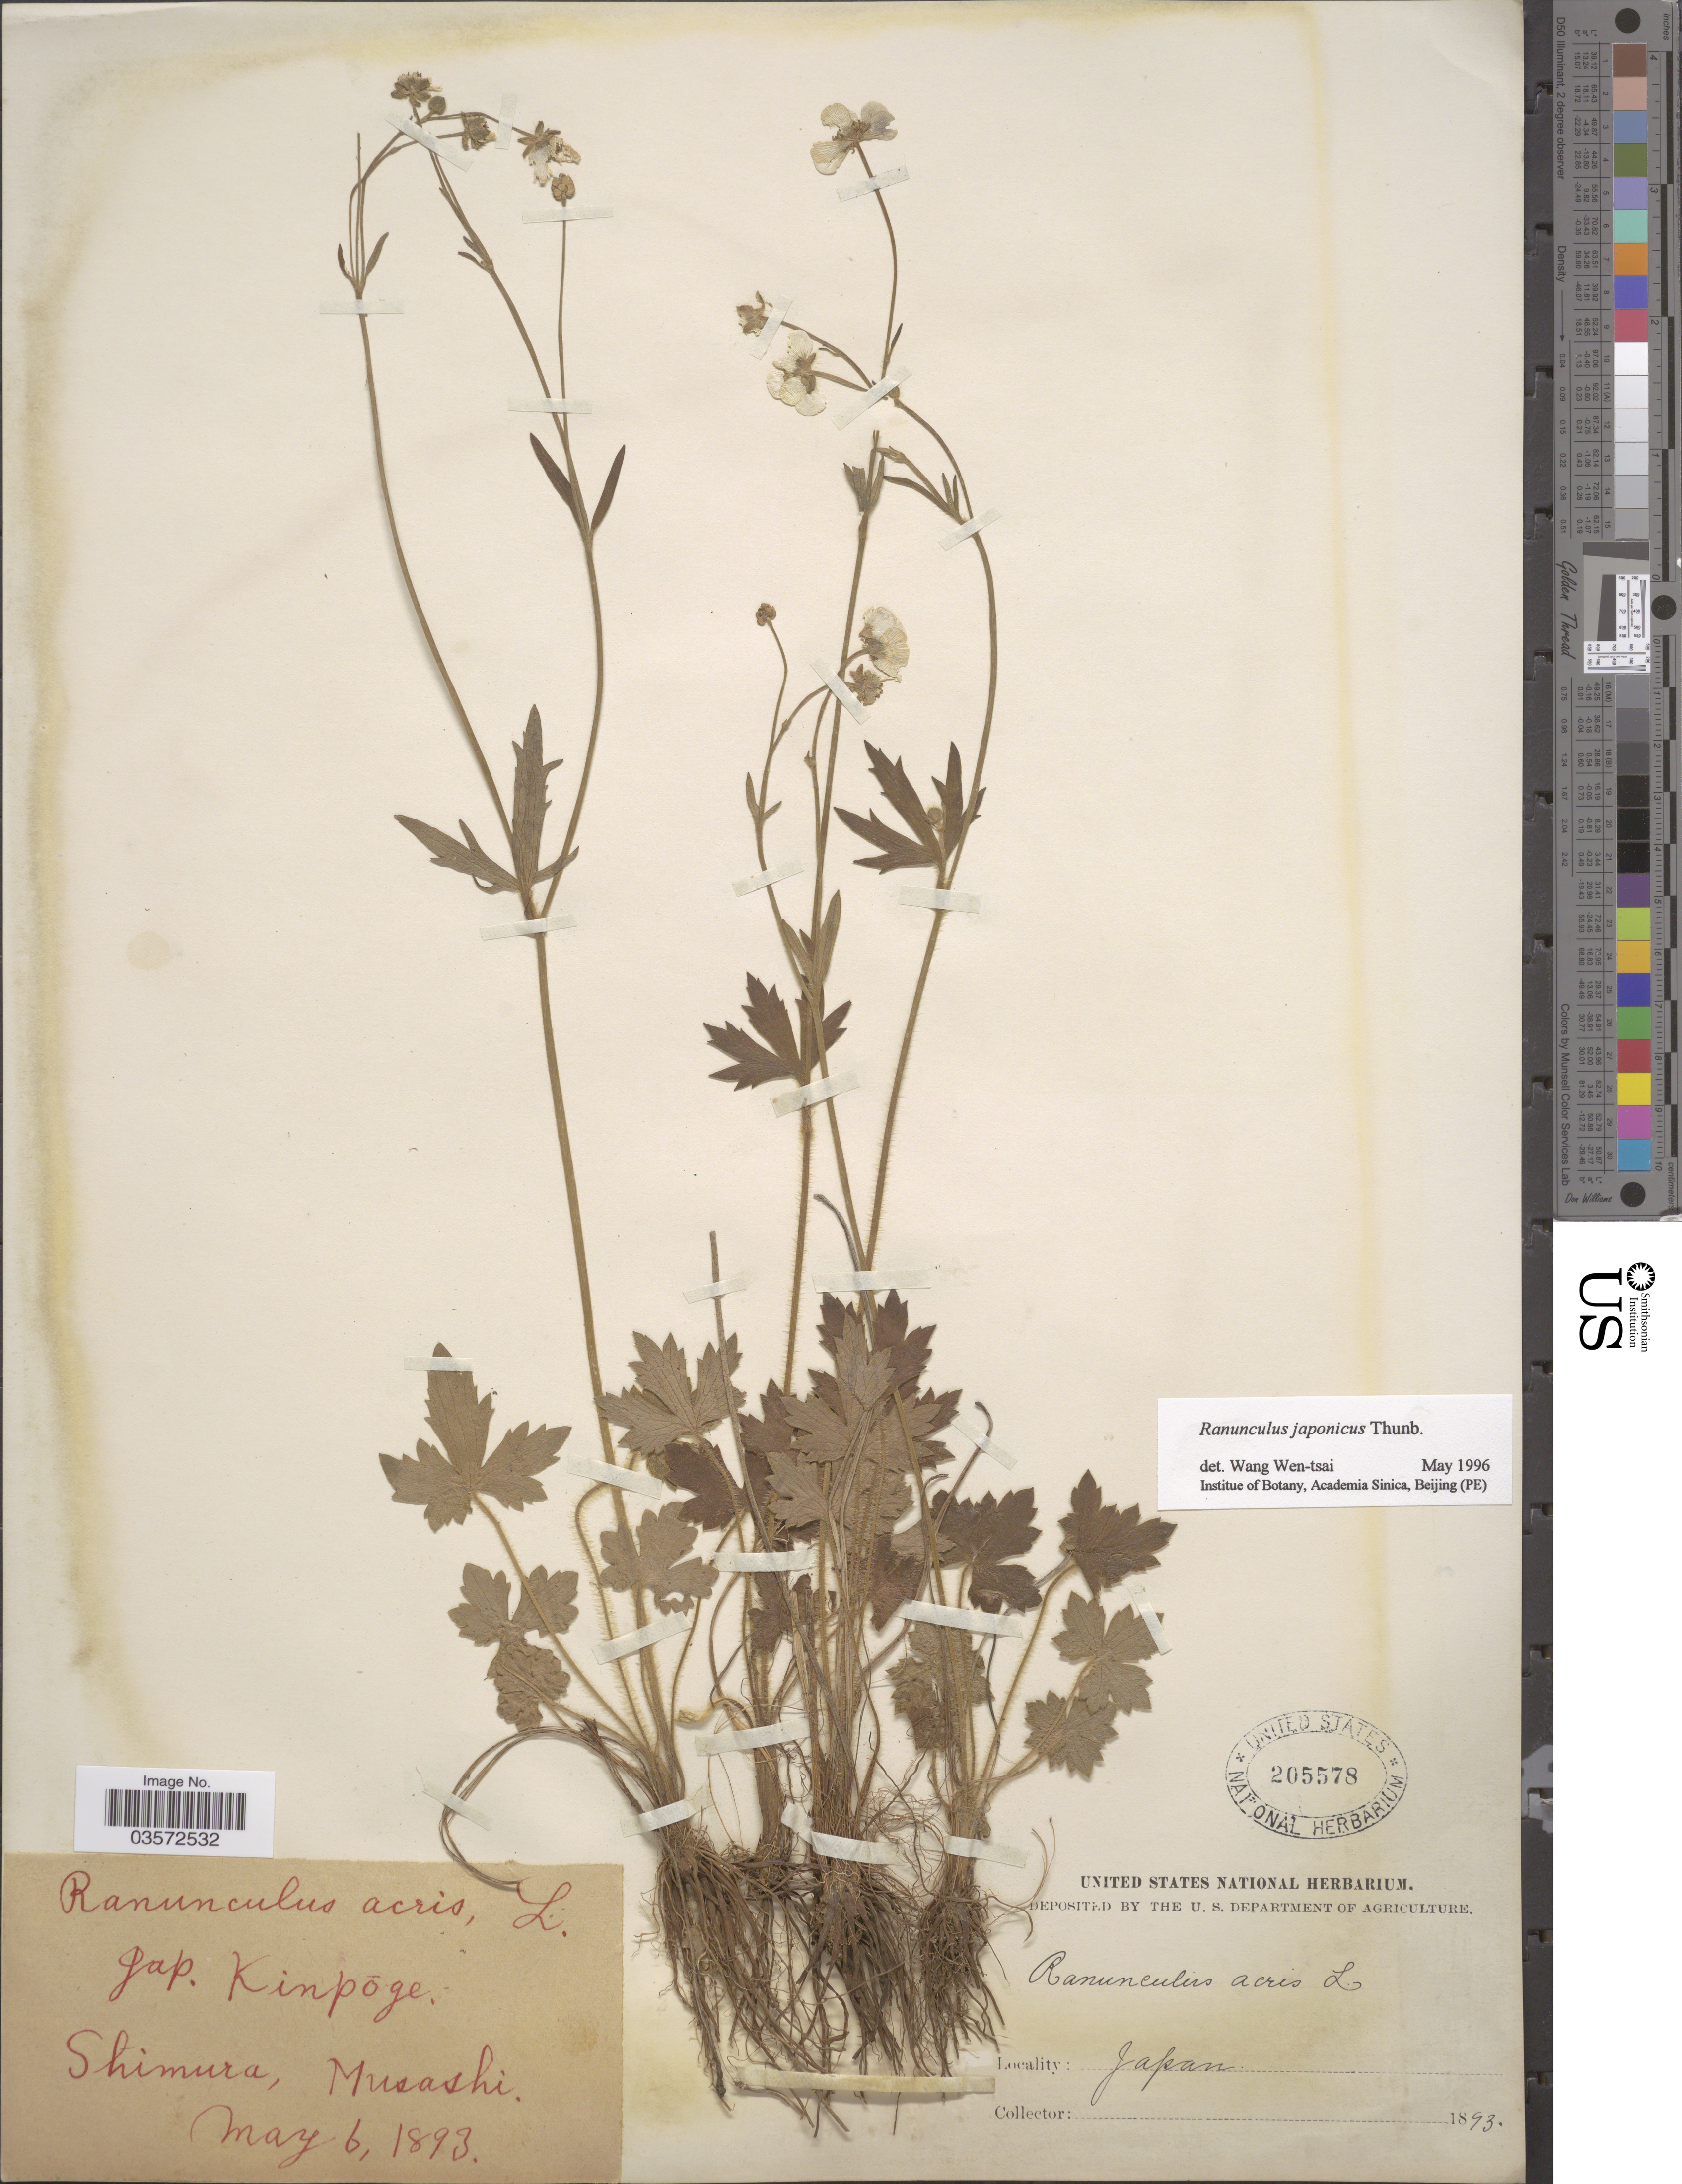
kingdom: Plantae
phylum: Tracheophyta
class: Magnoliopsida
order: Ranunculales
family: Ranunculaceae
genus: Ranunculus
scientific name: Ranunculus japonicus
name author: Thunb.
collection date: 1893-05-06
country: Japan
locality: Shimura, Musashi.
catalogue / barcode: US 205578